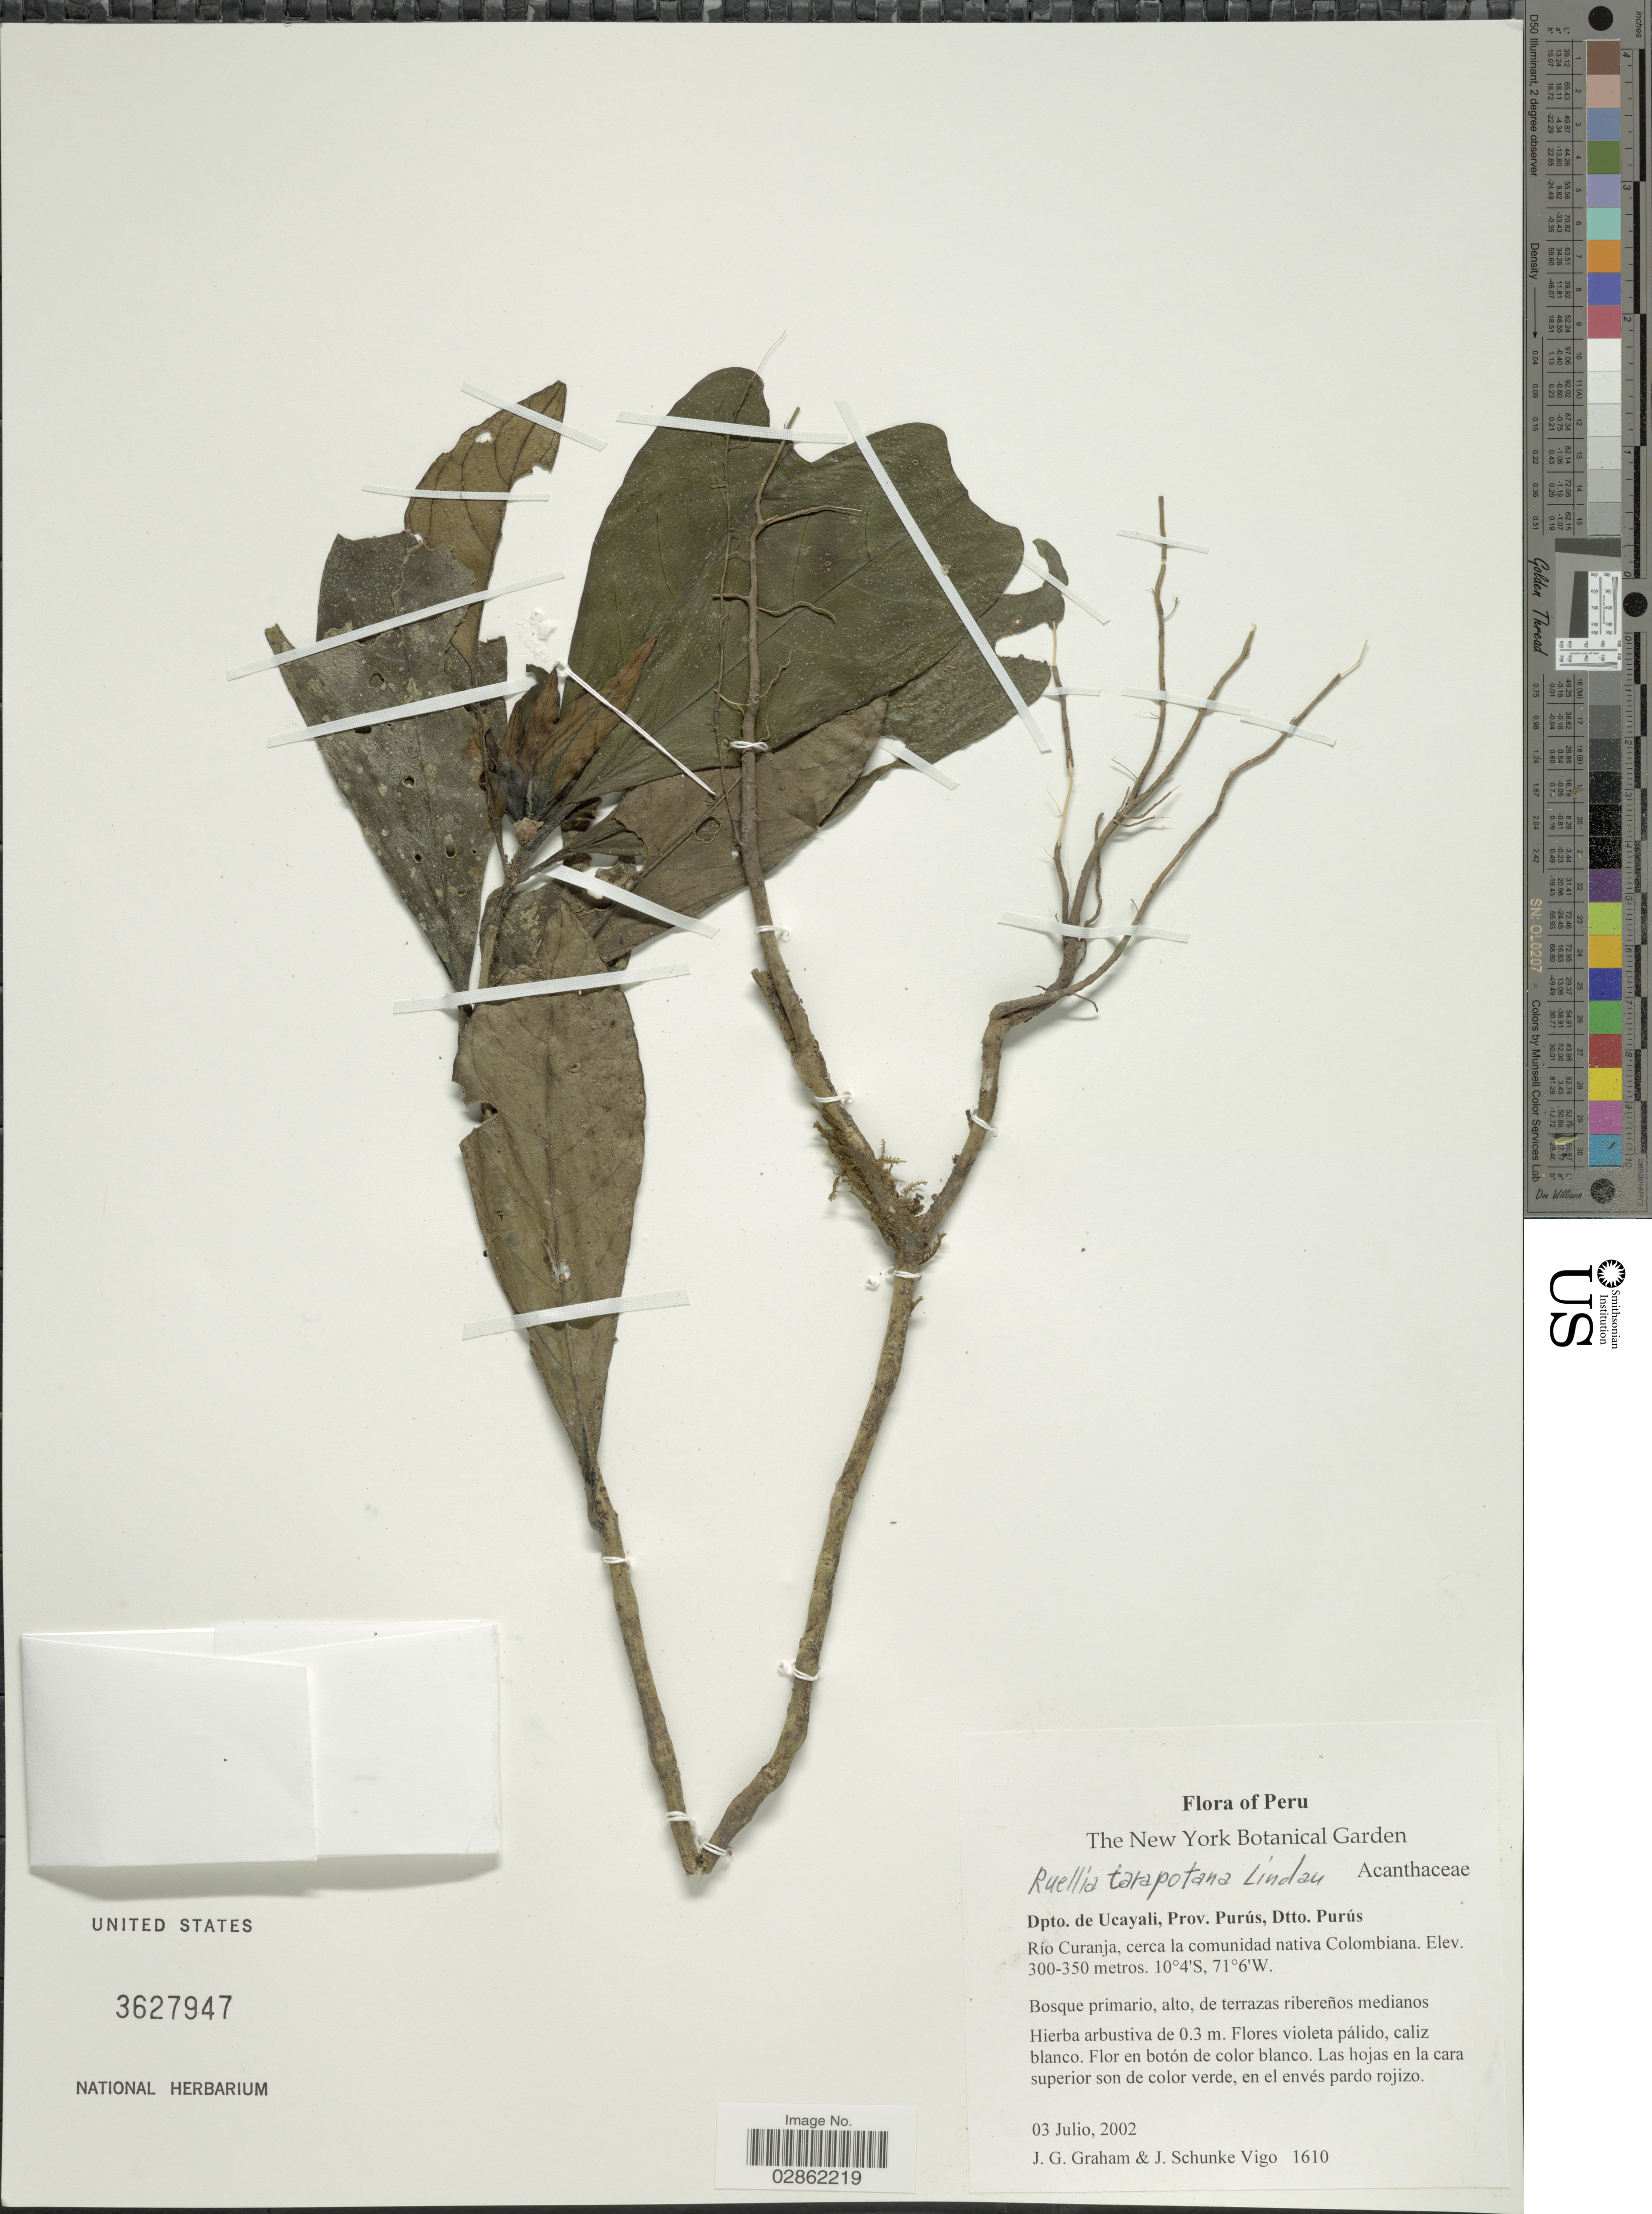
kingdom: Plantae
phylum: Tracheophyta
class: Magnoliopsida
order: Lamiales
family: Acanthaceae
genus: Ruellia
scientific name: Ruellia tarapotana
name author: Lindau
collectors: J. Graham & J. Schunke Vigo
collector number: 1610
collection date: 2002-07-03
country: Peru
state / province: Ucayali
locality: Dpto. Ucayali, Prov. Purús, Dtto. Purús, Río Curanja, cerca la comunidad nativa Colombiana.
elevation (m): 300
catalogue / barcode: US 3627947